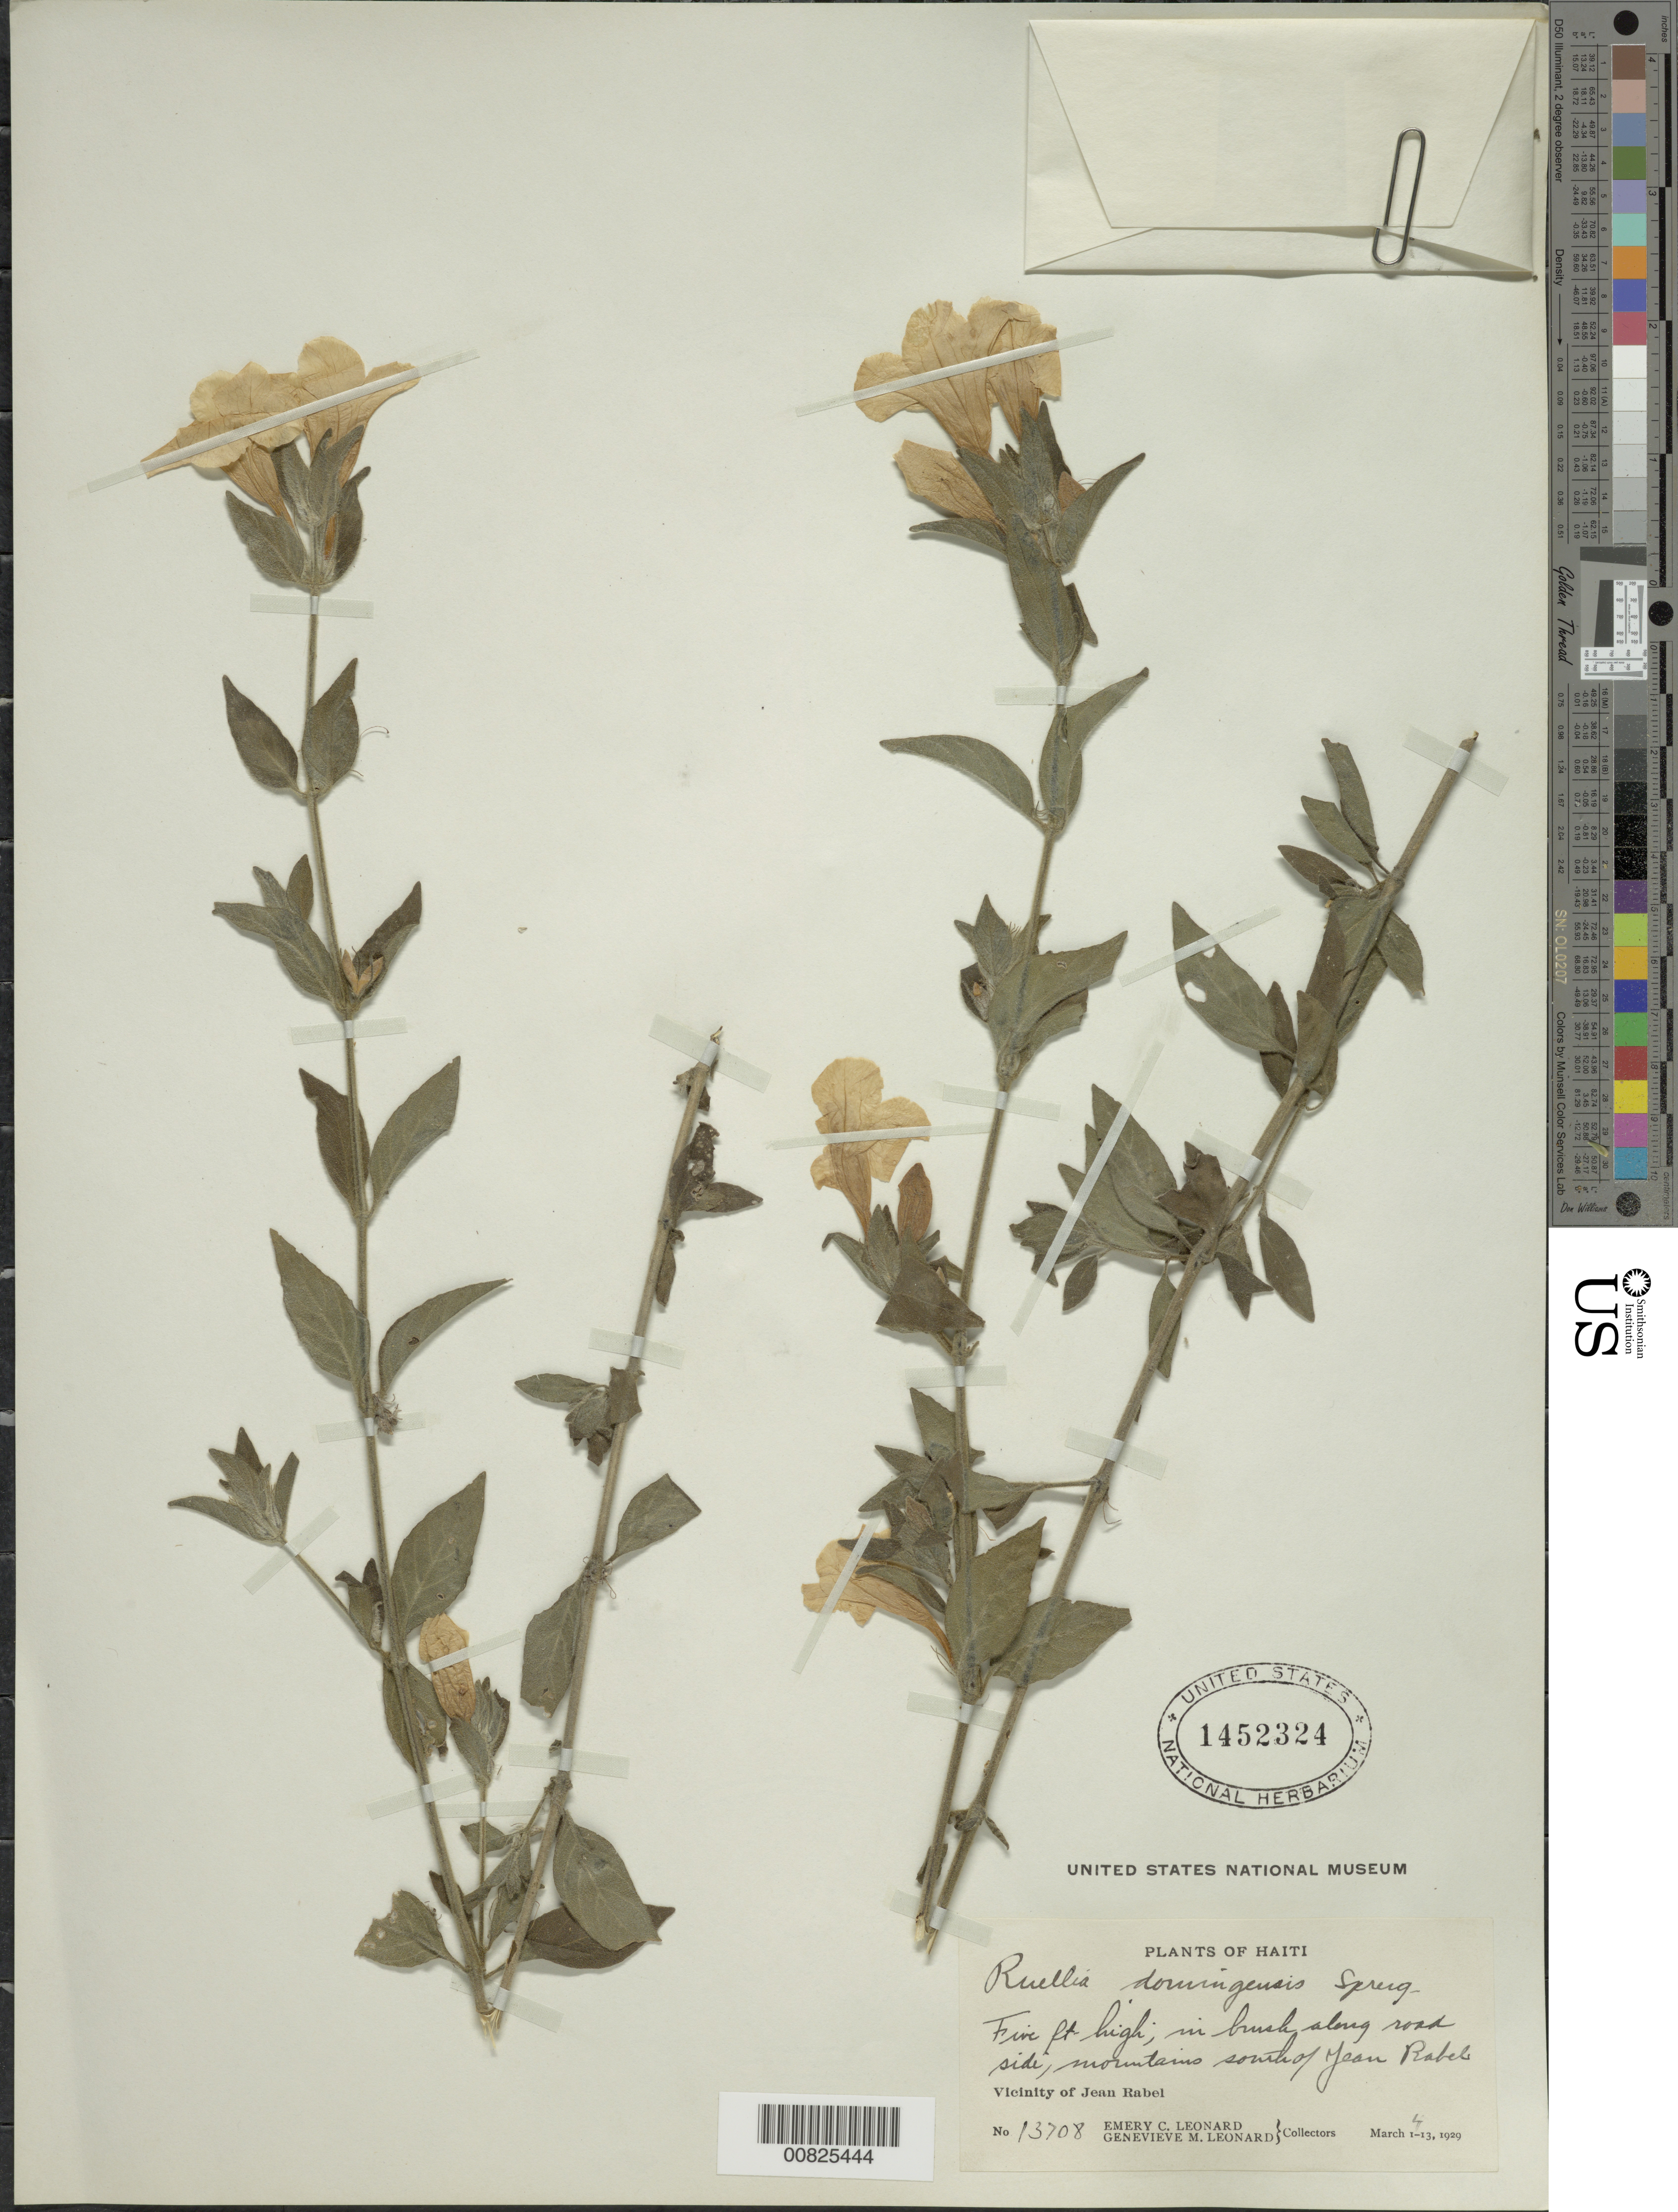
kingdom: Plantae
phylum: Tracheophyta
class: Magnoliopsida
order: Lamiales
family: Acanthaceae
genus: Ruellia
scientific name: Ruellia domingensis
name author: Spreng. ex Nees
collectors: E. C. Leonard & G. M. Leonard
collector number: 13708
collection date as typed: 04 Mar 1929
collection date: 1929-03-04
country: Haiti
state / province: Nord-Ouest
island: Hispaniola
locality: Vicinity of Jean Rabel, mountains S of city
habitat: In bush along roadside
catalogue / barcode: US 1452324